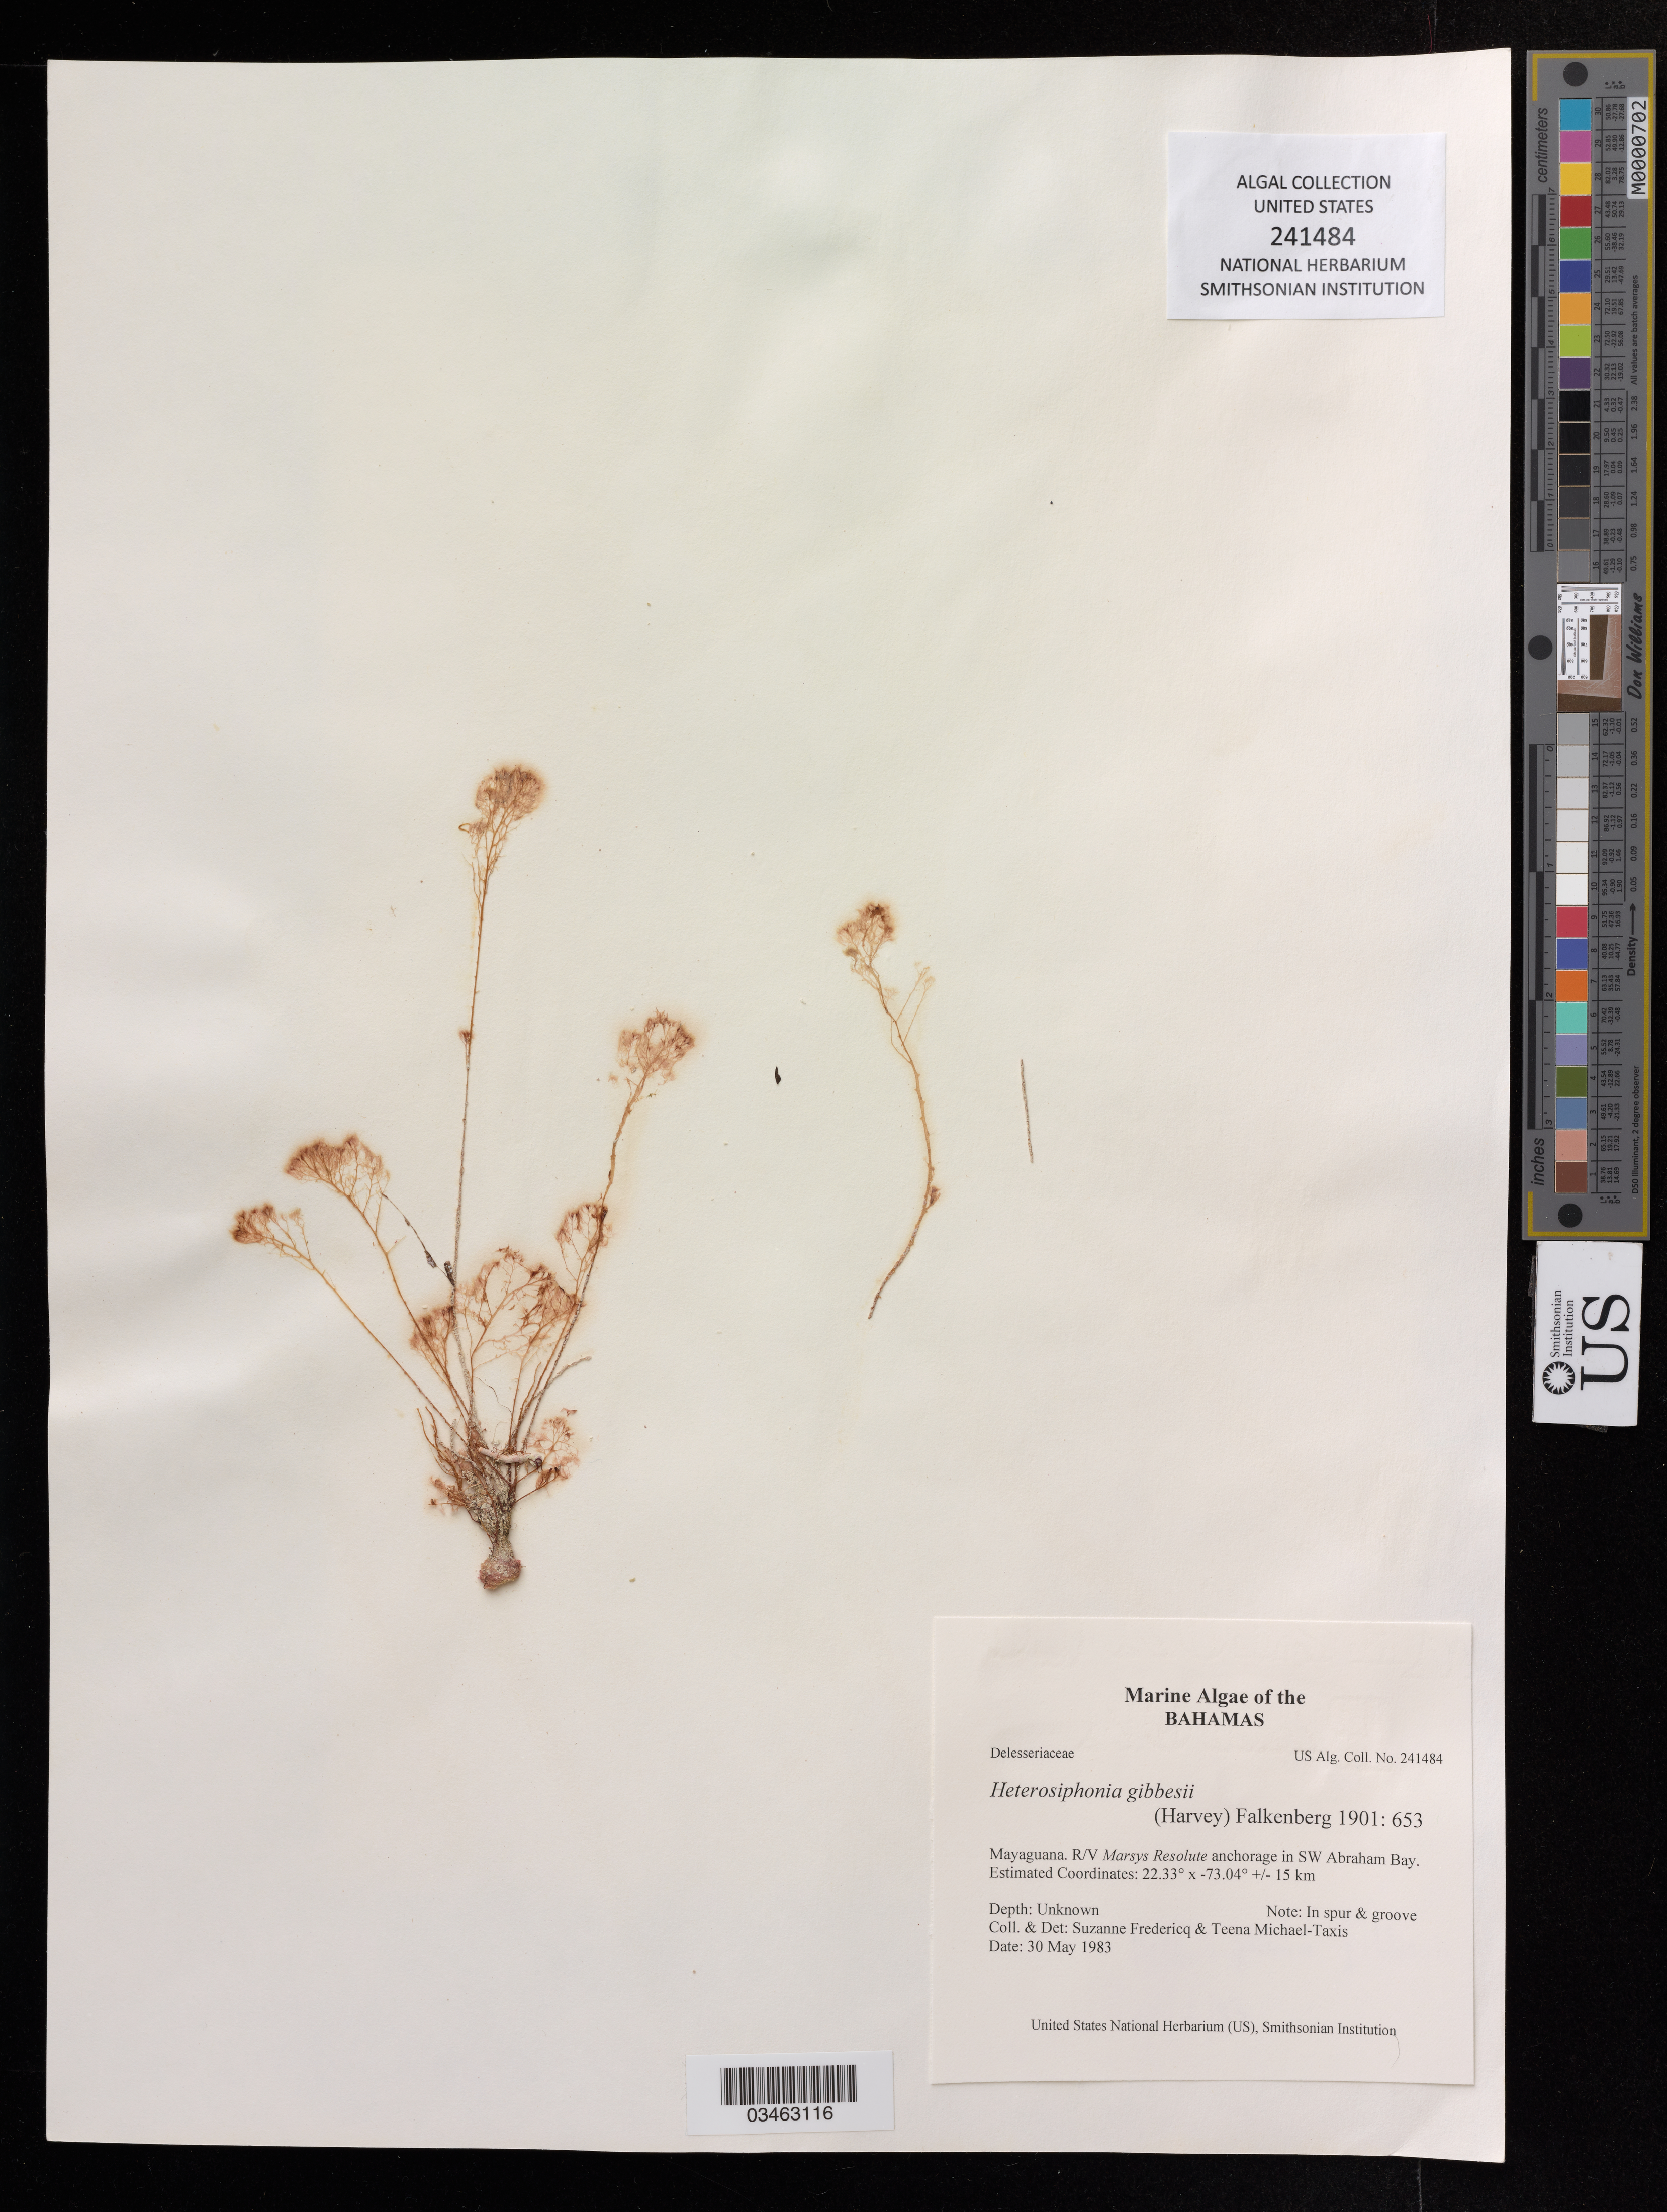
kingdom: Plantae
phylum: Rhodophyta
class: Florideophyceae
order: Ceramiales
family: Dasyaceae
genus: Heterosiphonia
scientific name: Heterosiphonia gibbesii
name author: (Harv.)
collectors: S. Fredericq & T. Michael-Taxis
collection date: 1983-05-30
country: Bahamas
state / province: Mayaguana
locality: R/V Marsys Resolute anchorage in SW Abraham Bay.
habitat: In spur and groove.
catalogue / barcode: US 241484